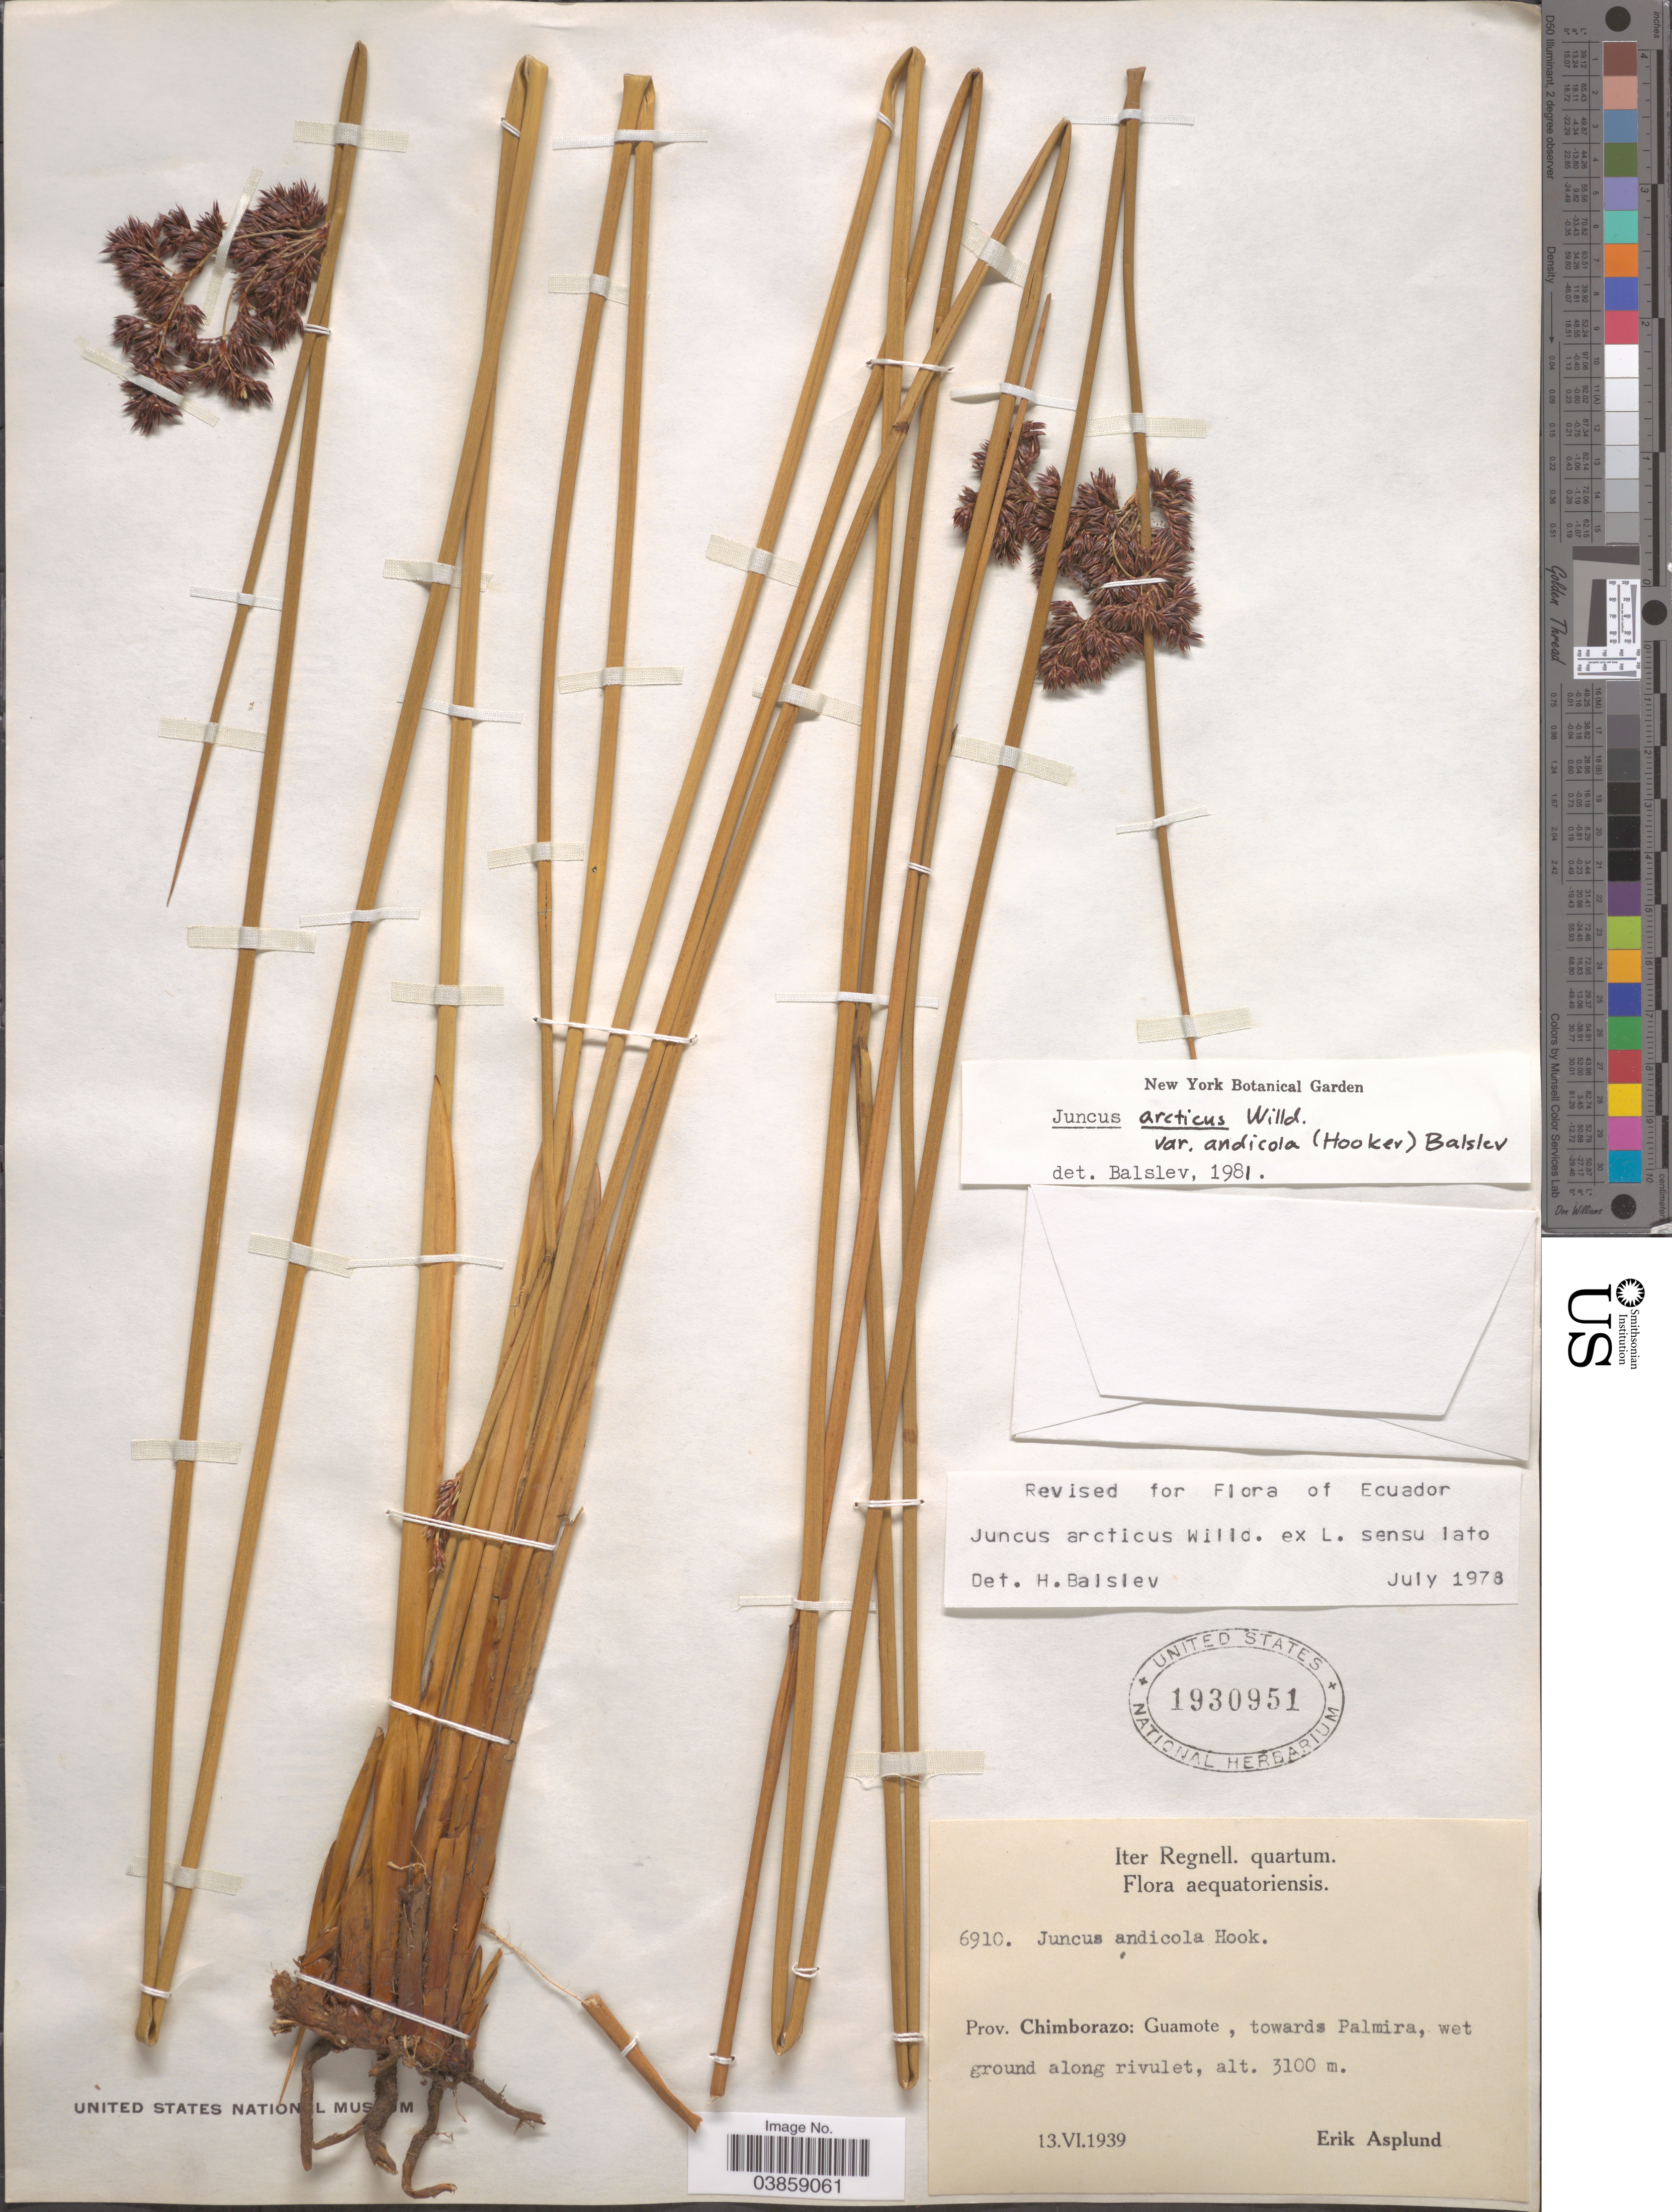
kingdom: Plantae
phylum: Tracheophyta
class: Liliopsida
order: Poales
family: Juncaceae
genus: Juncus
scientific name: Juncus arcticus var. andicola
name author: (Hook.) Balslev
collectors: E. Asplund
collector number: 6910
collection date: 1939-06-13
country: Ecuador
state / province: Chimborazo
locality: Guamote, towards Palmira.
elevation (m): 3100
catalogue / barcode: US 1930951